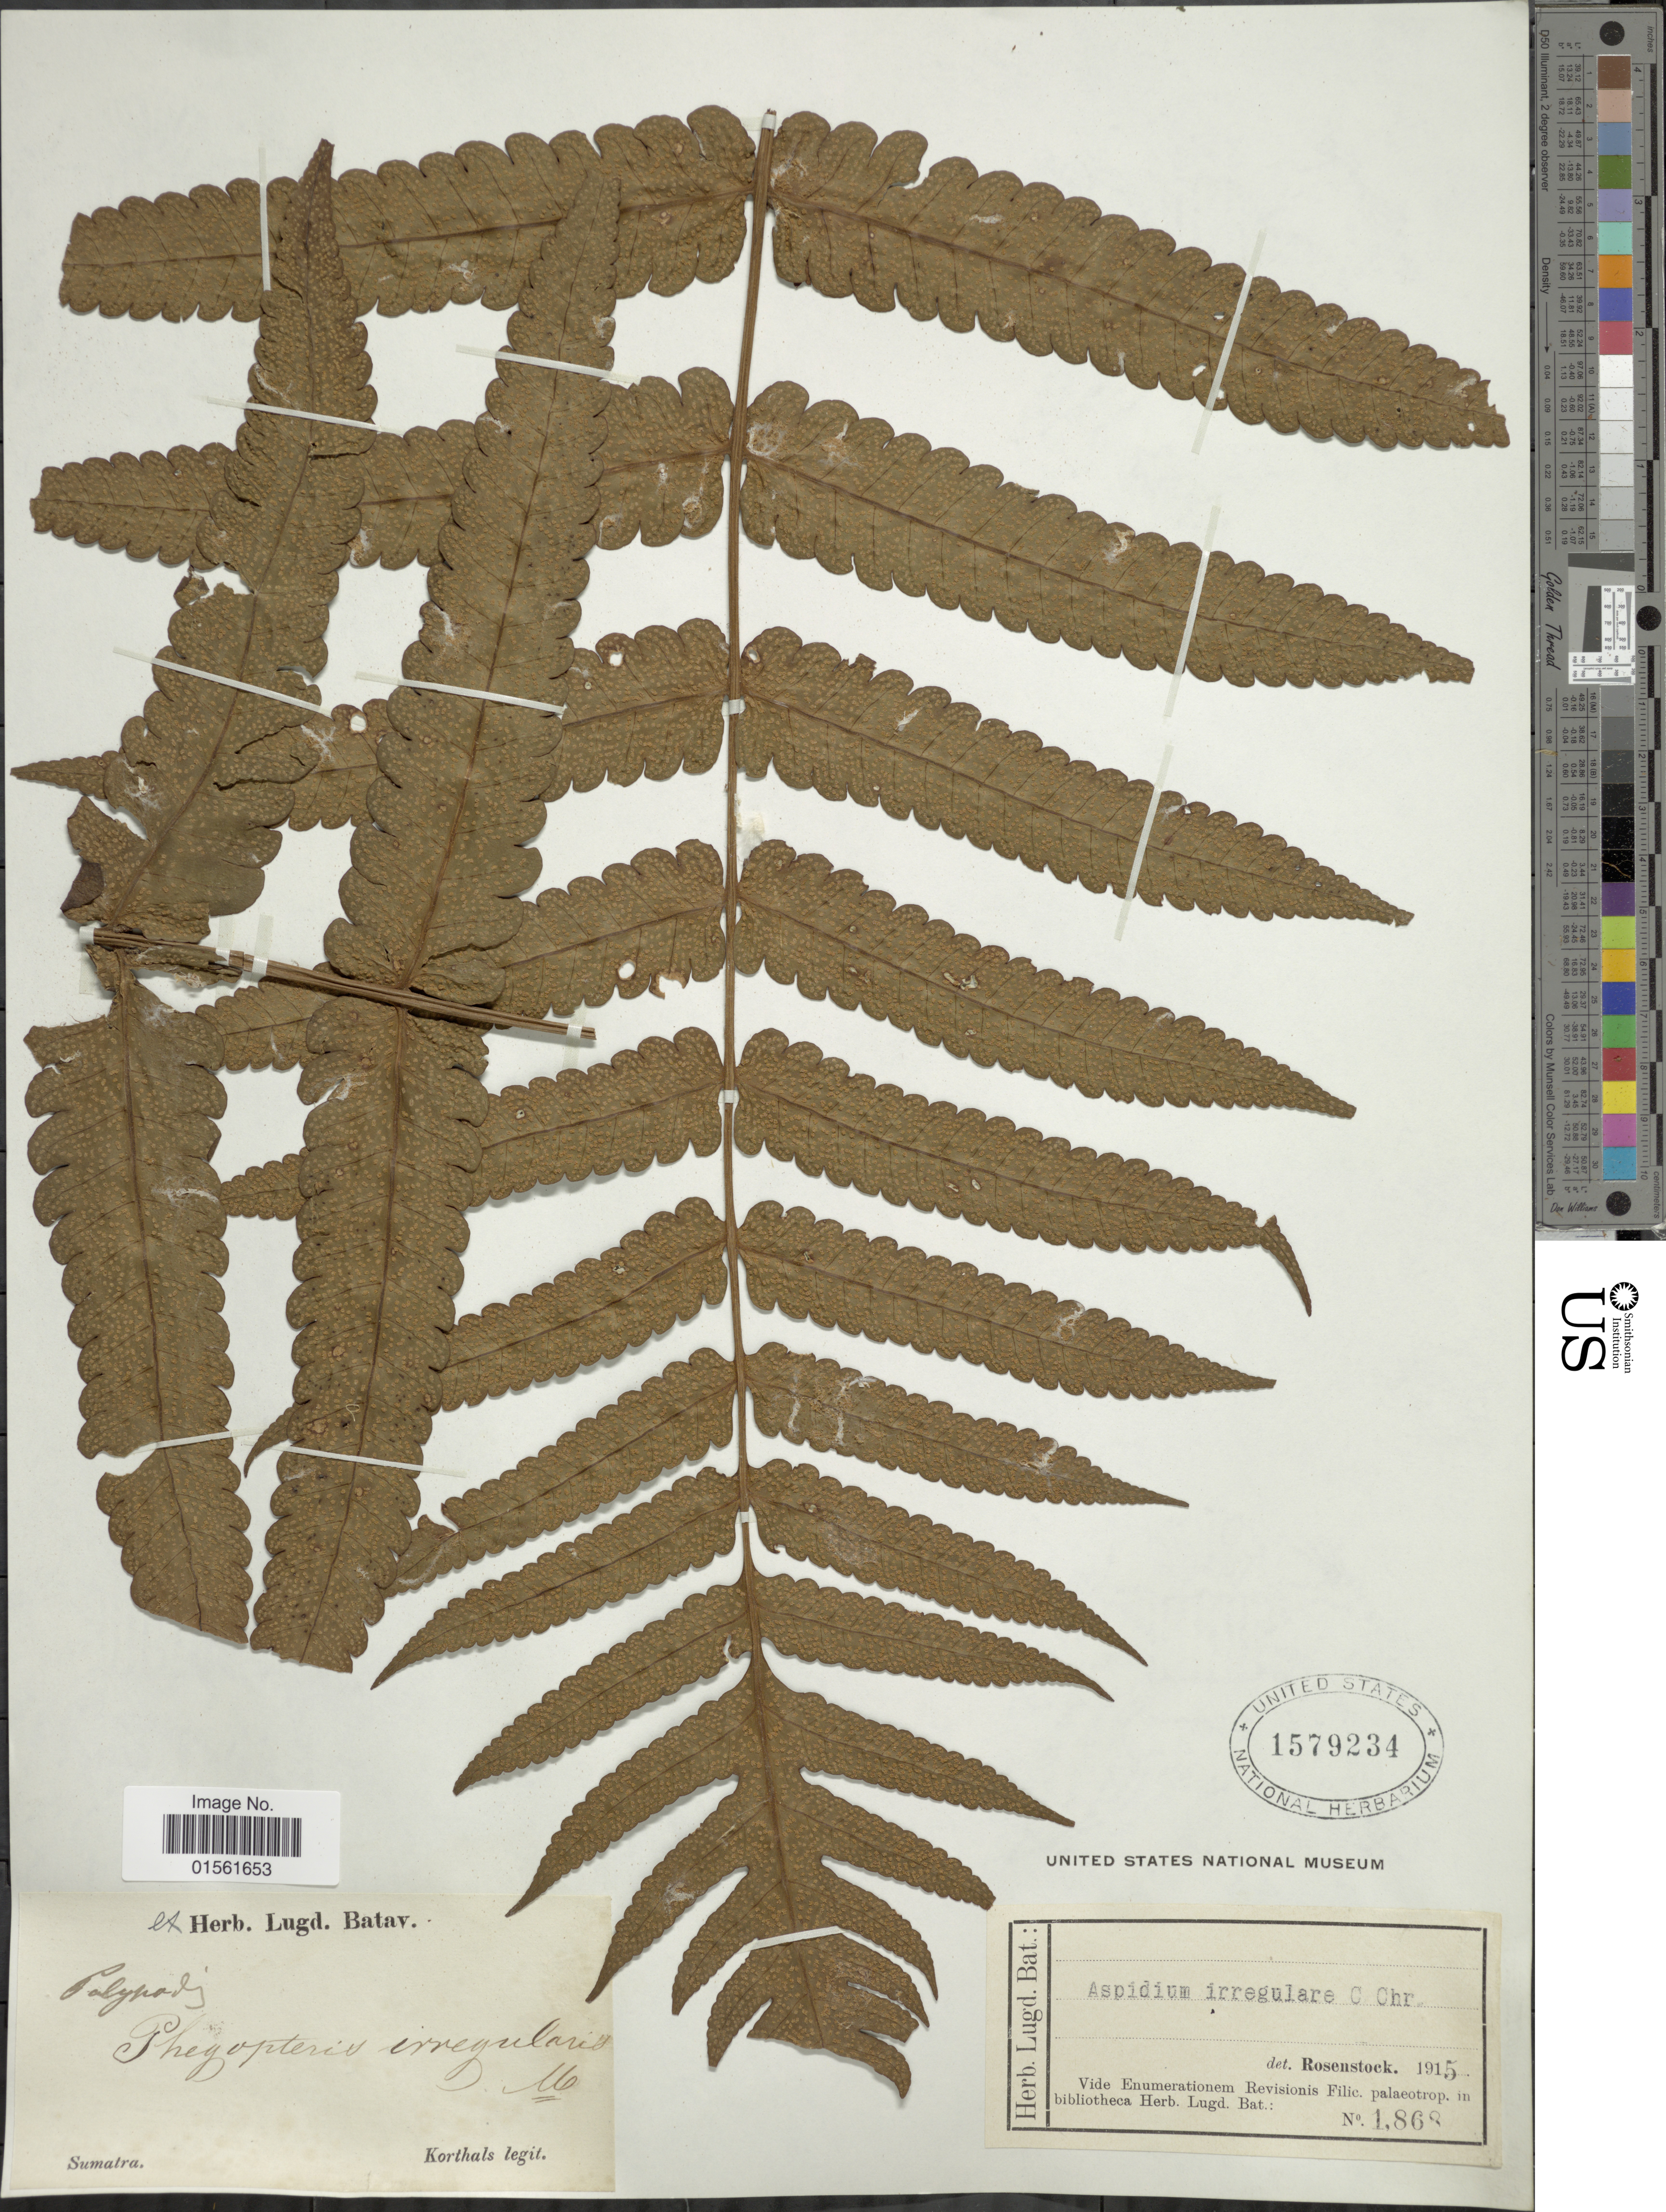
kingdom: Plantae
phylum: Tracheophyta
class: Polypodiopsida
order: Polypodiales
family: Dryopteridaceae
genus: Pleocnemia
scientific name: Pleocnemia irregularis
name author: (C. Presl) Holttum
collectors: -. Korthals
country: Indonesia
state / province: Sumatra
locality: Sumatra.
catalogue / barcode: US 1579234